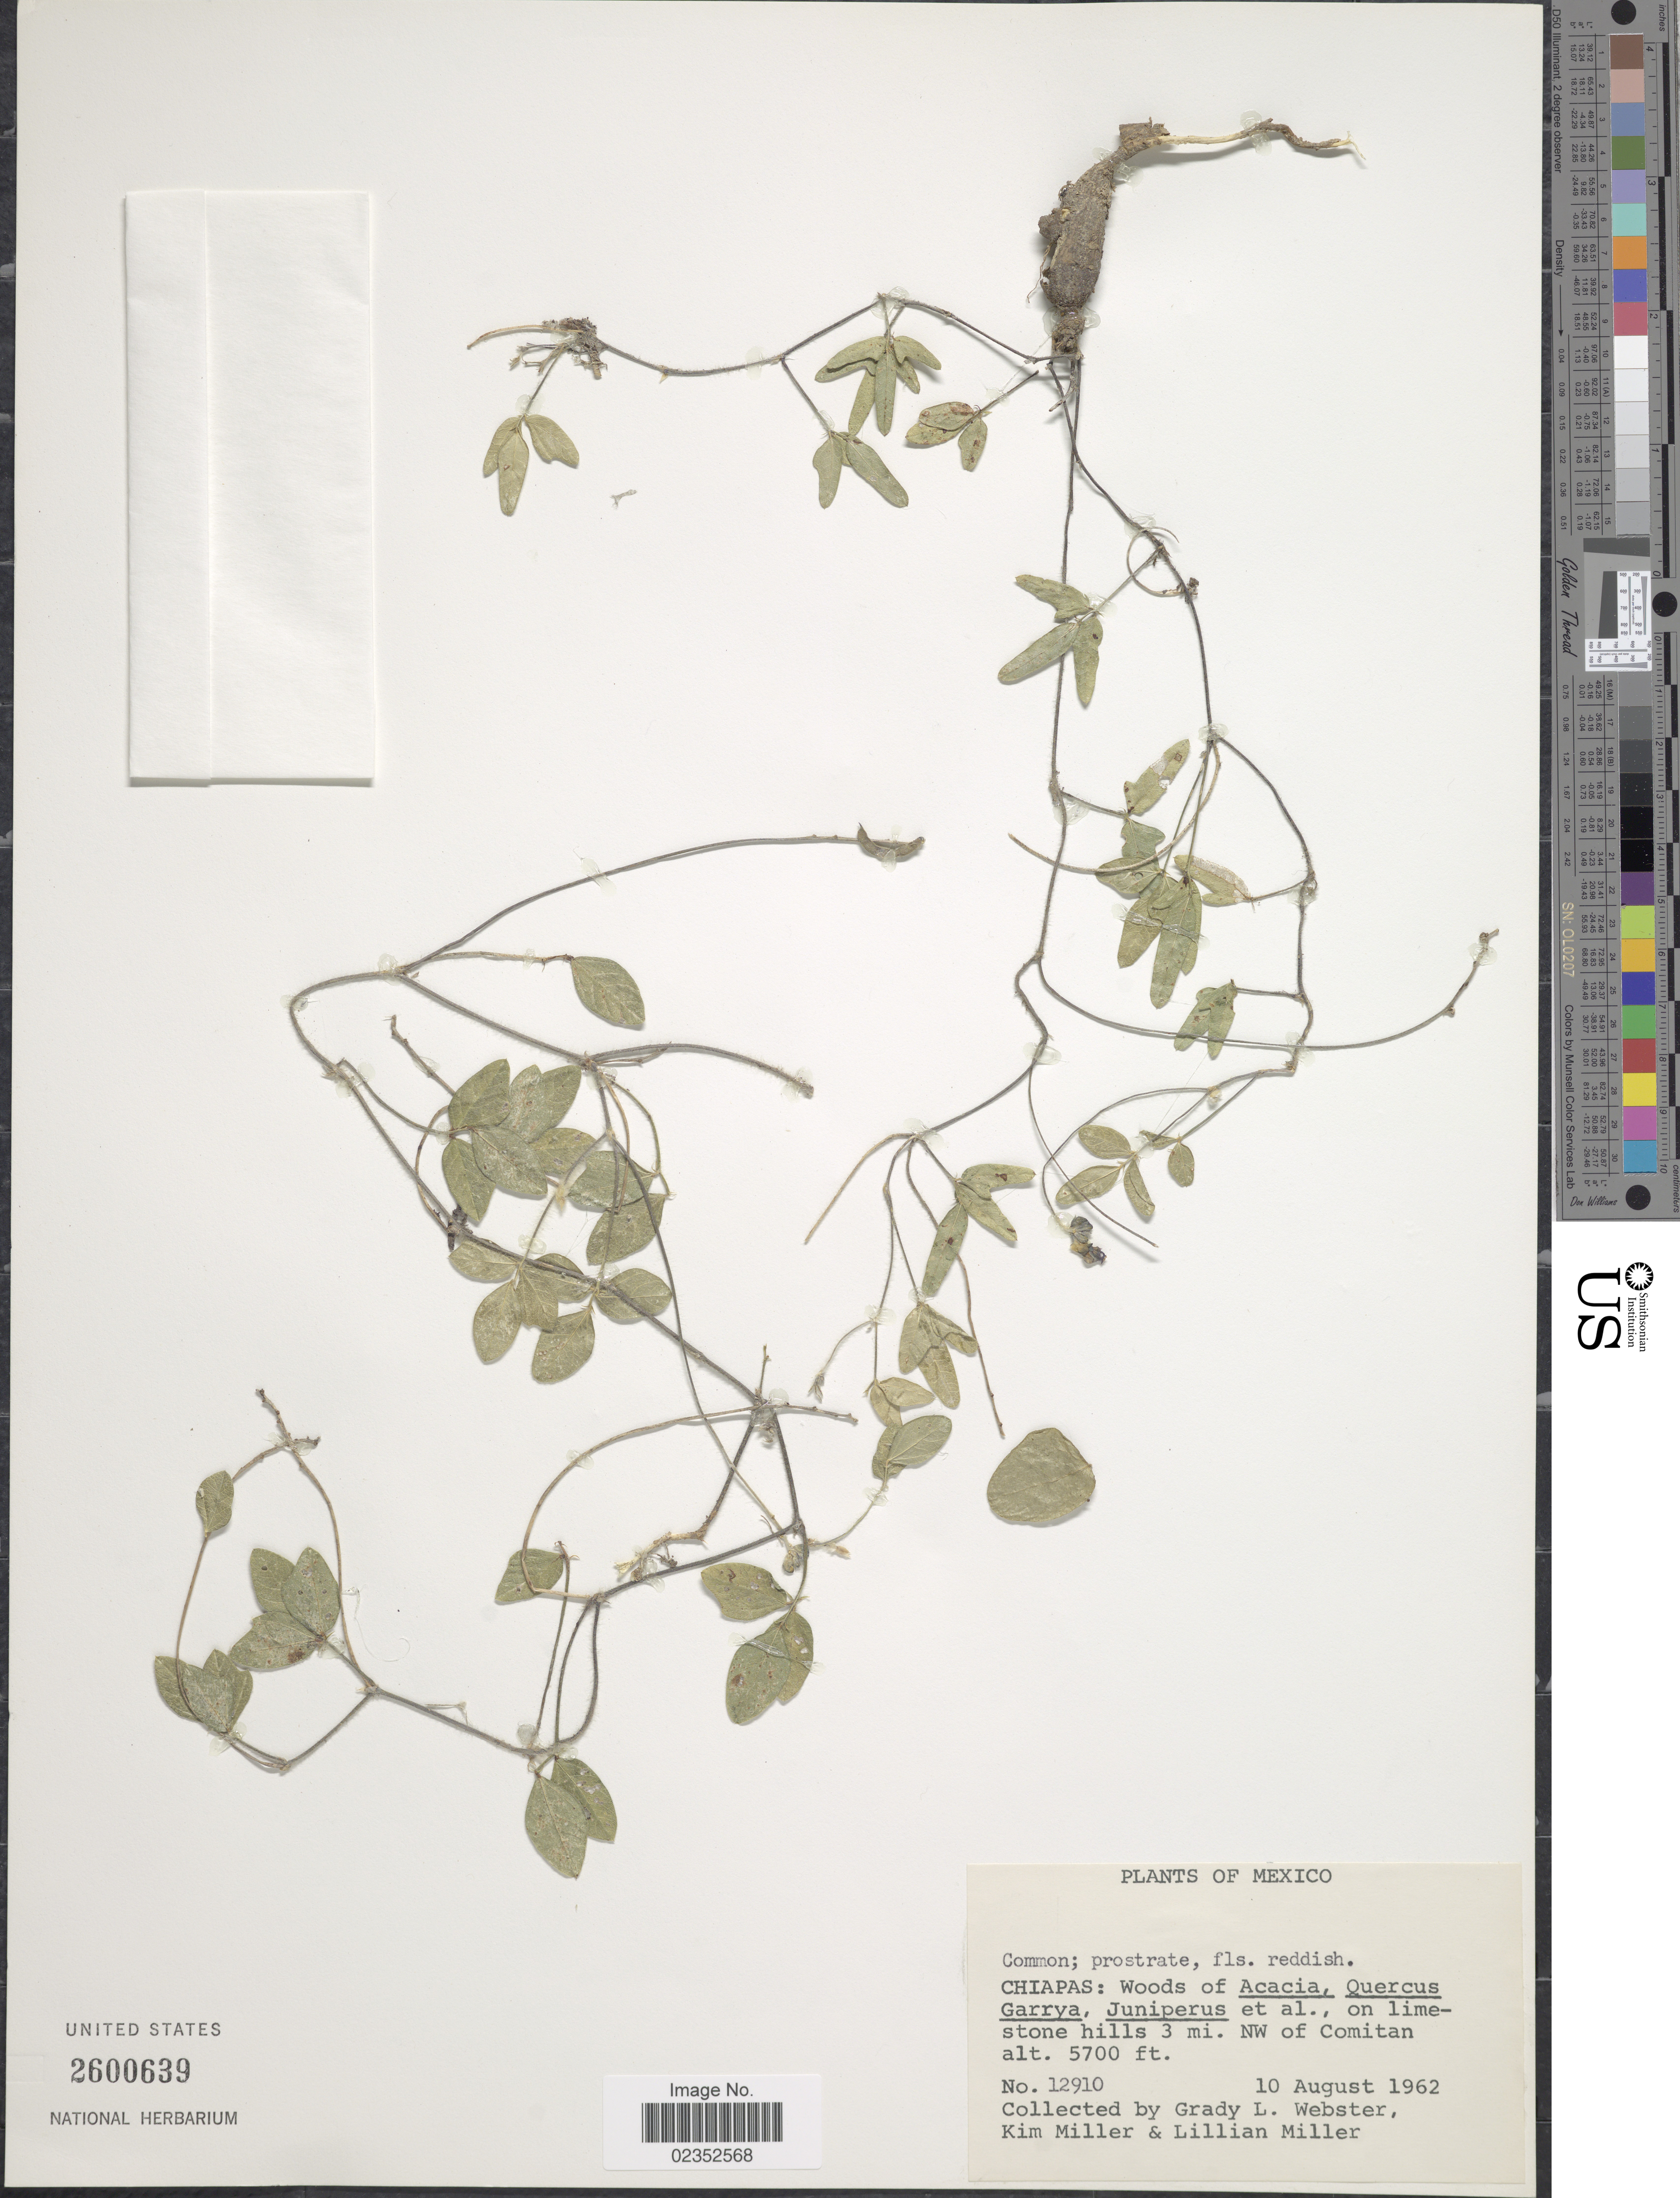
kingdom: Plantae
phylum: Tracheophyta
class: Magnoliopsida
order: Fabales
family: Fabaceae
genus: Macroptilium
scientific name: Macroptilium gibbosifolium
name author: (Ortega) A. Delgado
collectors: G. L. Webster, K. Miller & L. Miller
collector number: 12910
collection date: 1962-08-10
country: Mexico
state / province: Chiapas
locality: On limestone hills 3 mi. NW of Comitan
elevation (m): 1737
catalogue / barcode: US 2600639